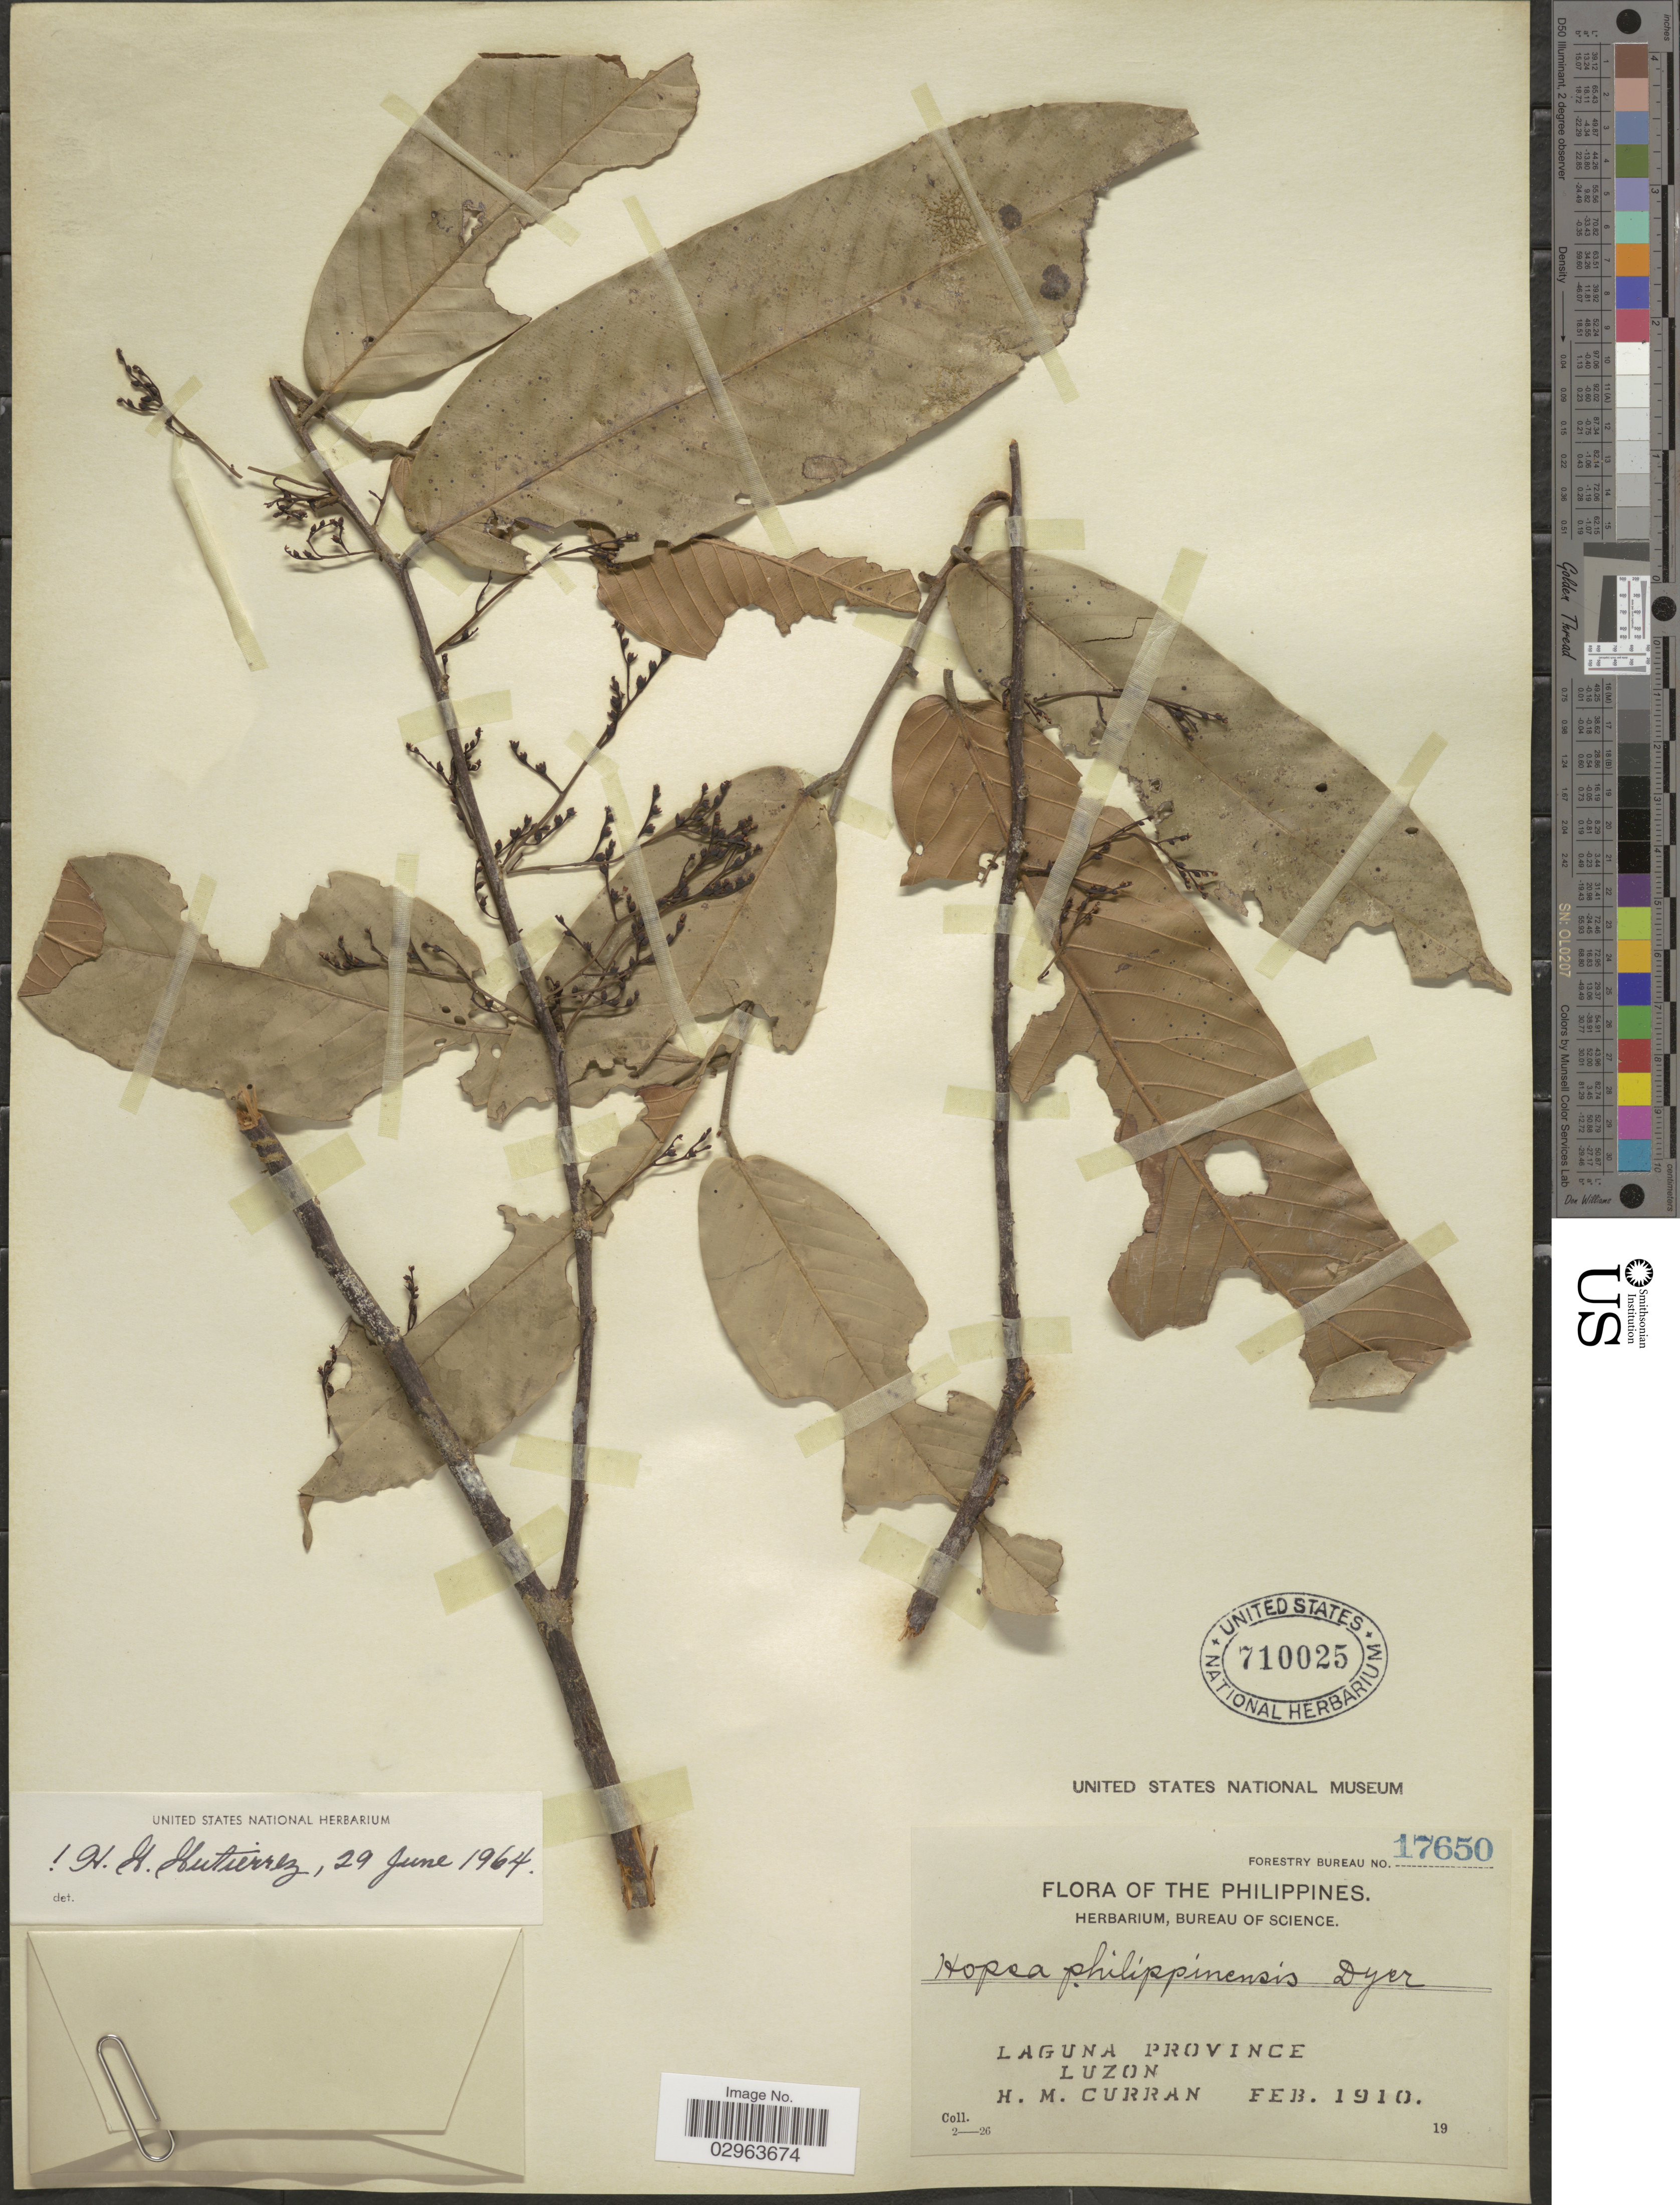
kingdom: Plantae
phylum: Tracheophyta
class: Magnoliopsida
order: Malvales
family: Dipterocarpaceae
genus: Hopea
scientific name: Hopea philippinensis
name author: Dyer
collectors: H. M. Curran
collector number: Forestry Bureau 17650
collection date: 1910-02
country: Philippines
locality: Laguna Province. Luzon.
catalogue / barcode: US 710025